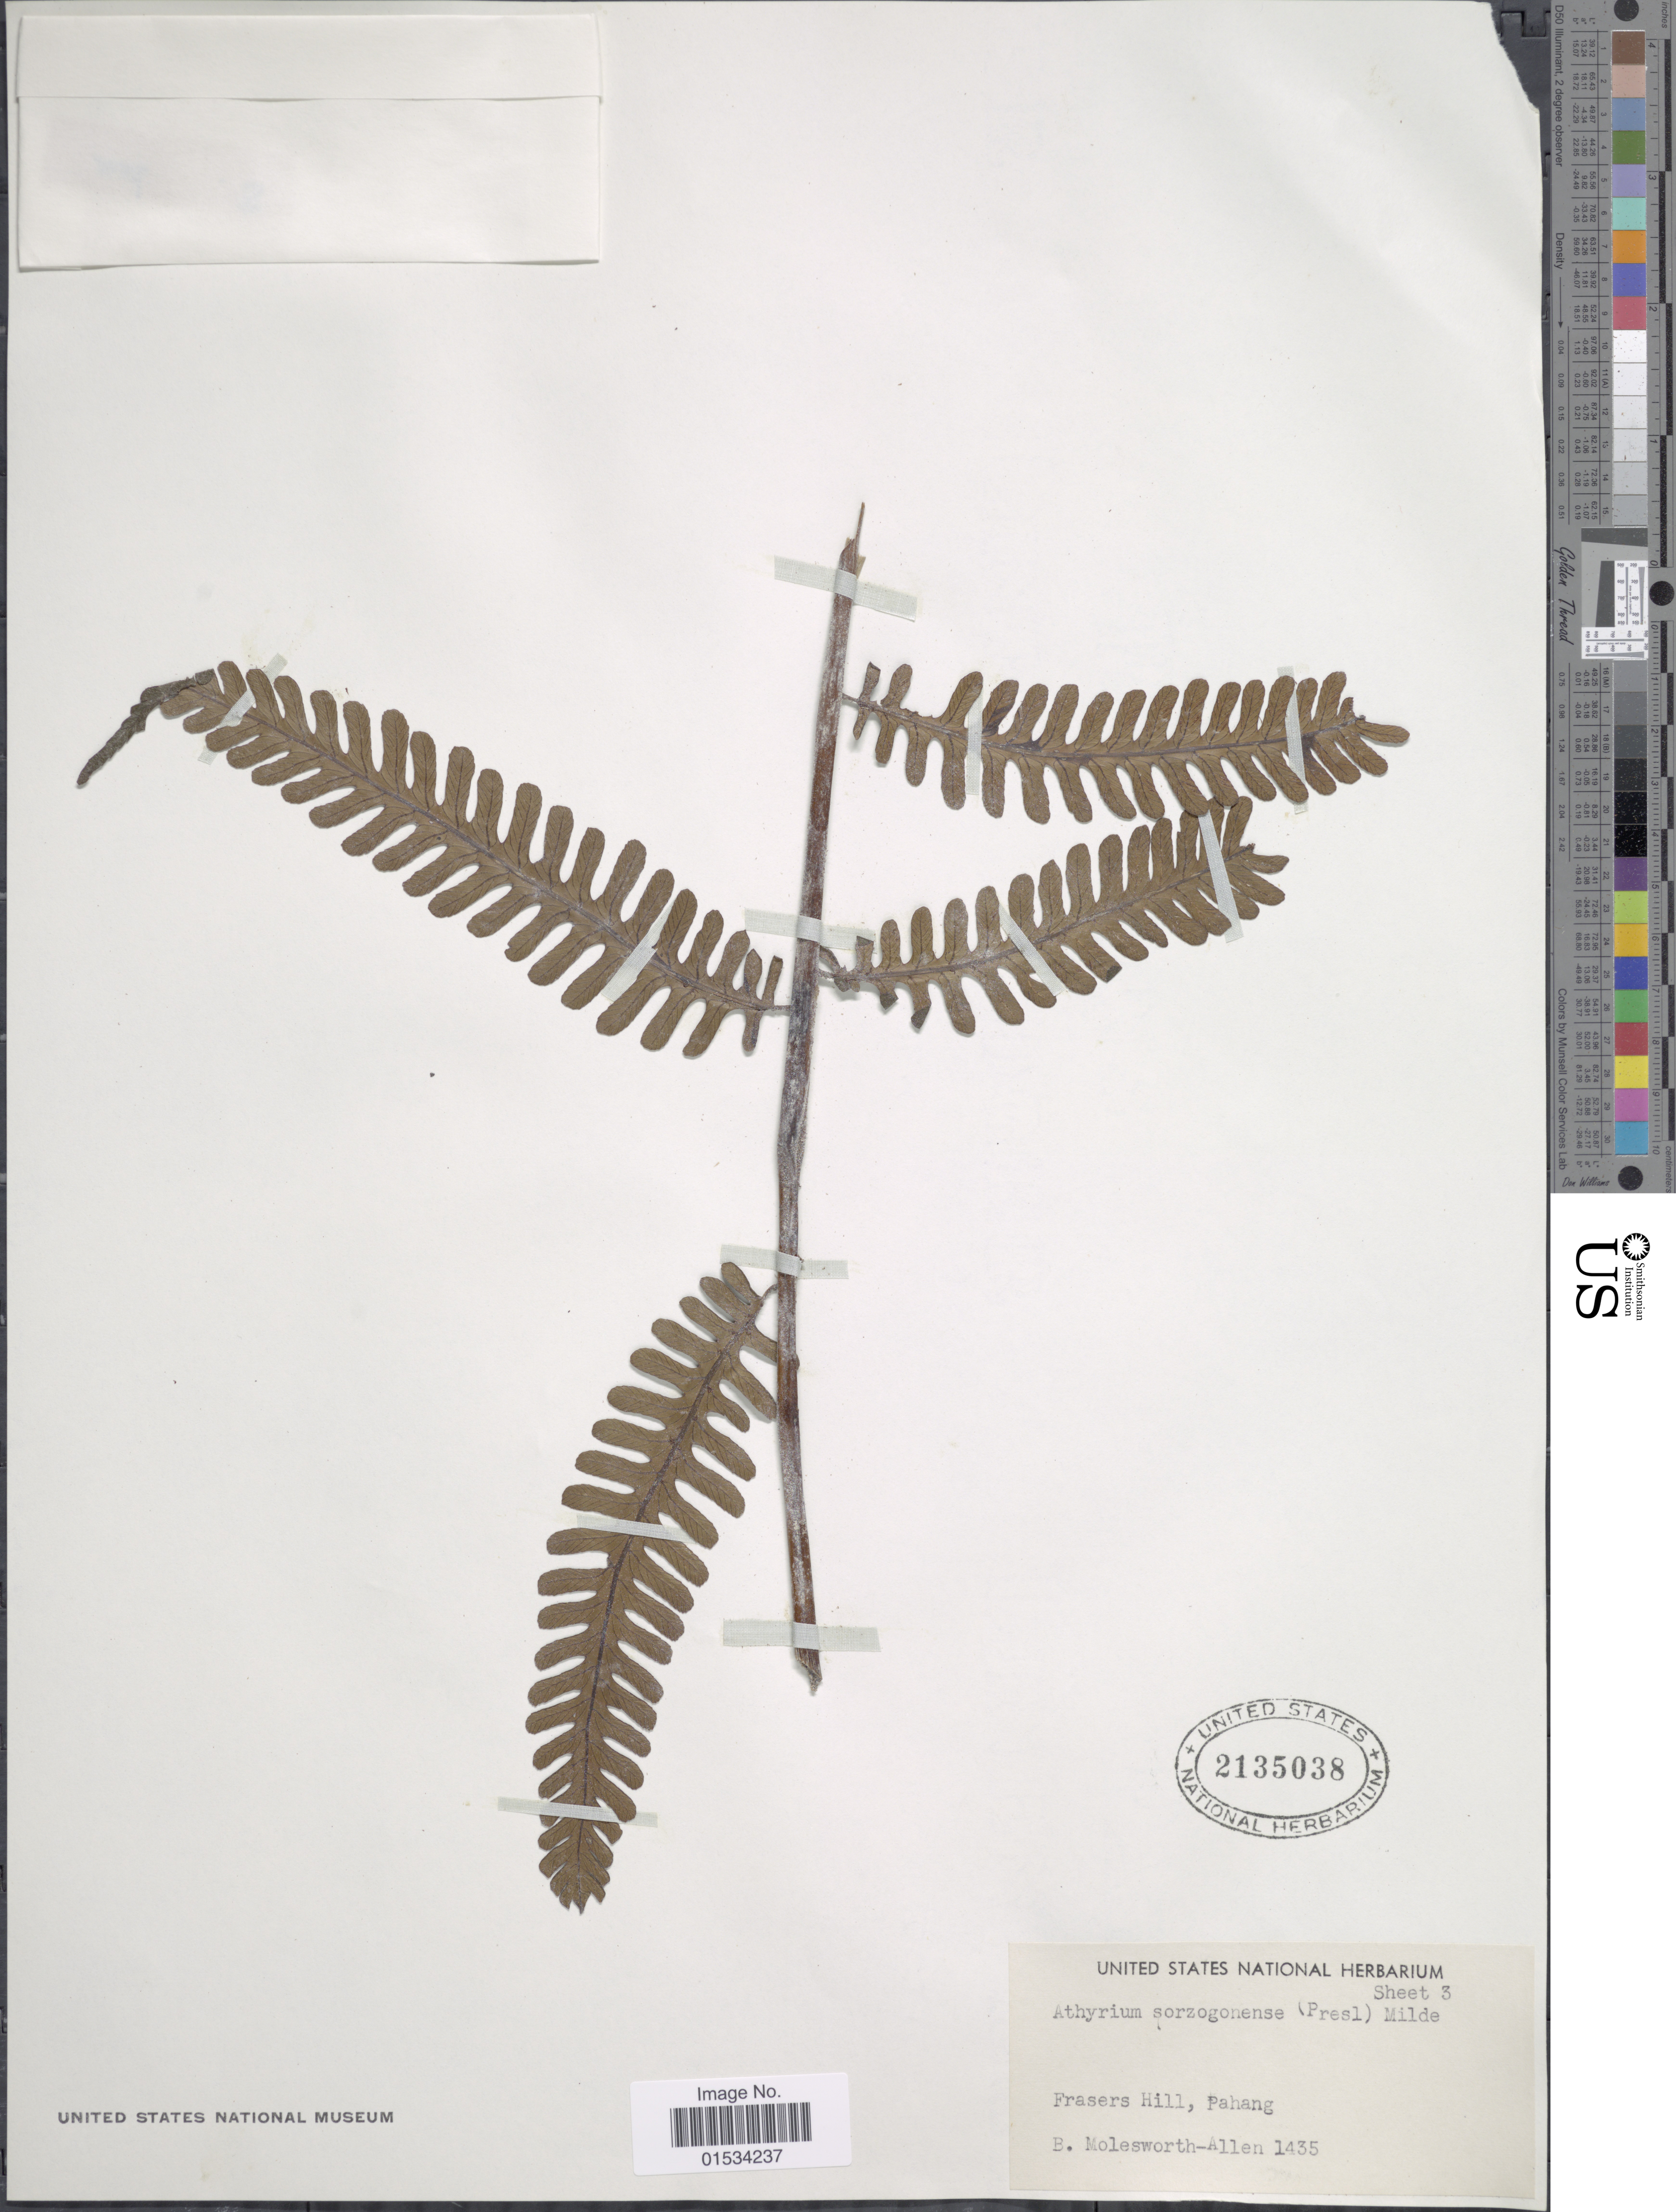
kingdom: Plantae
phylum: Tracheophyta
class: Polypodiopsida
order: Polypodiales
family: Athyriaceae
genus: Diplazium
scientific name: Diplazium sorzogonense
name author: (C. Presl) C. Presl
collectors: B. E. G. Molesworth-Allen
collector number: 1435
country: Malaysia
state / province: Pahang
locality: Frasers Hill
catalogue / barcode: US 2135038